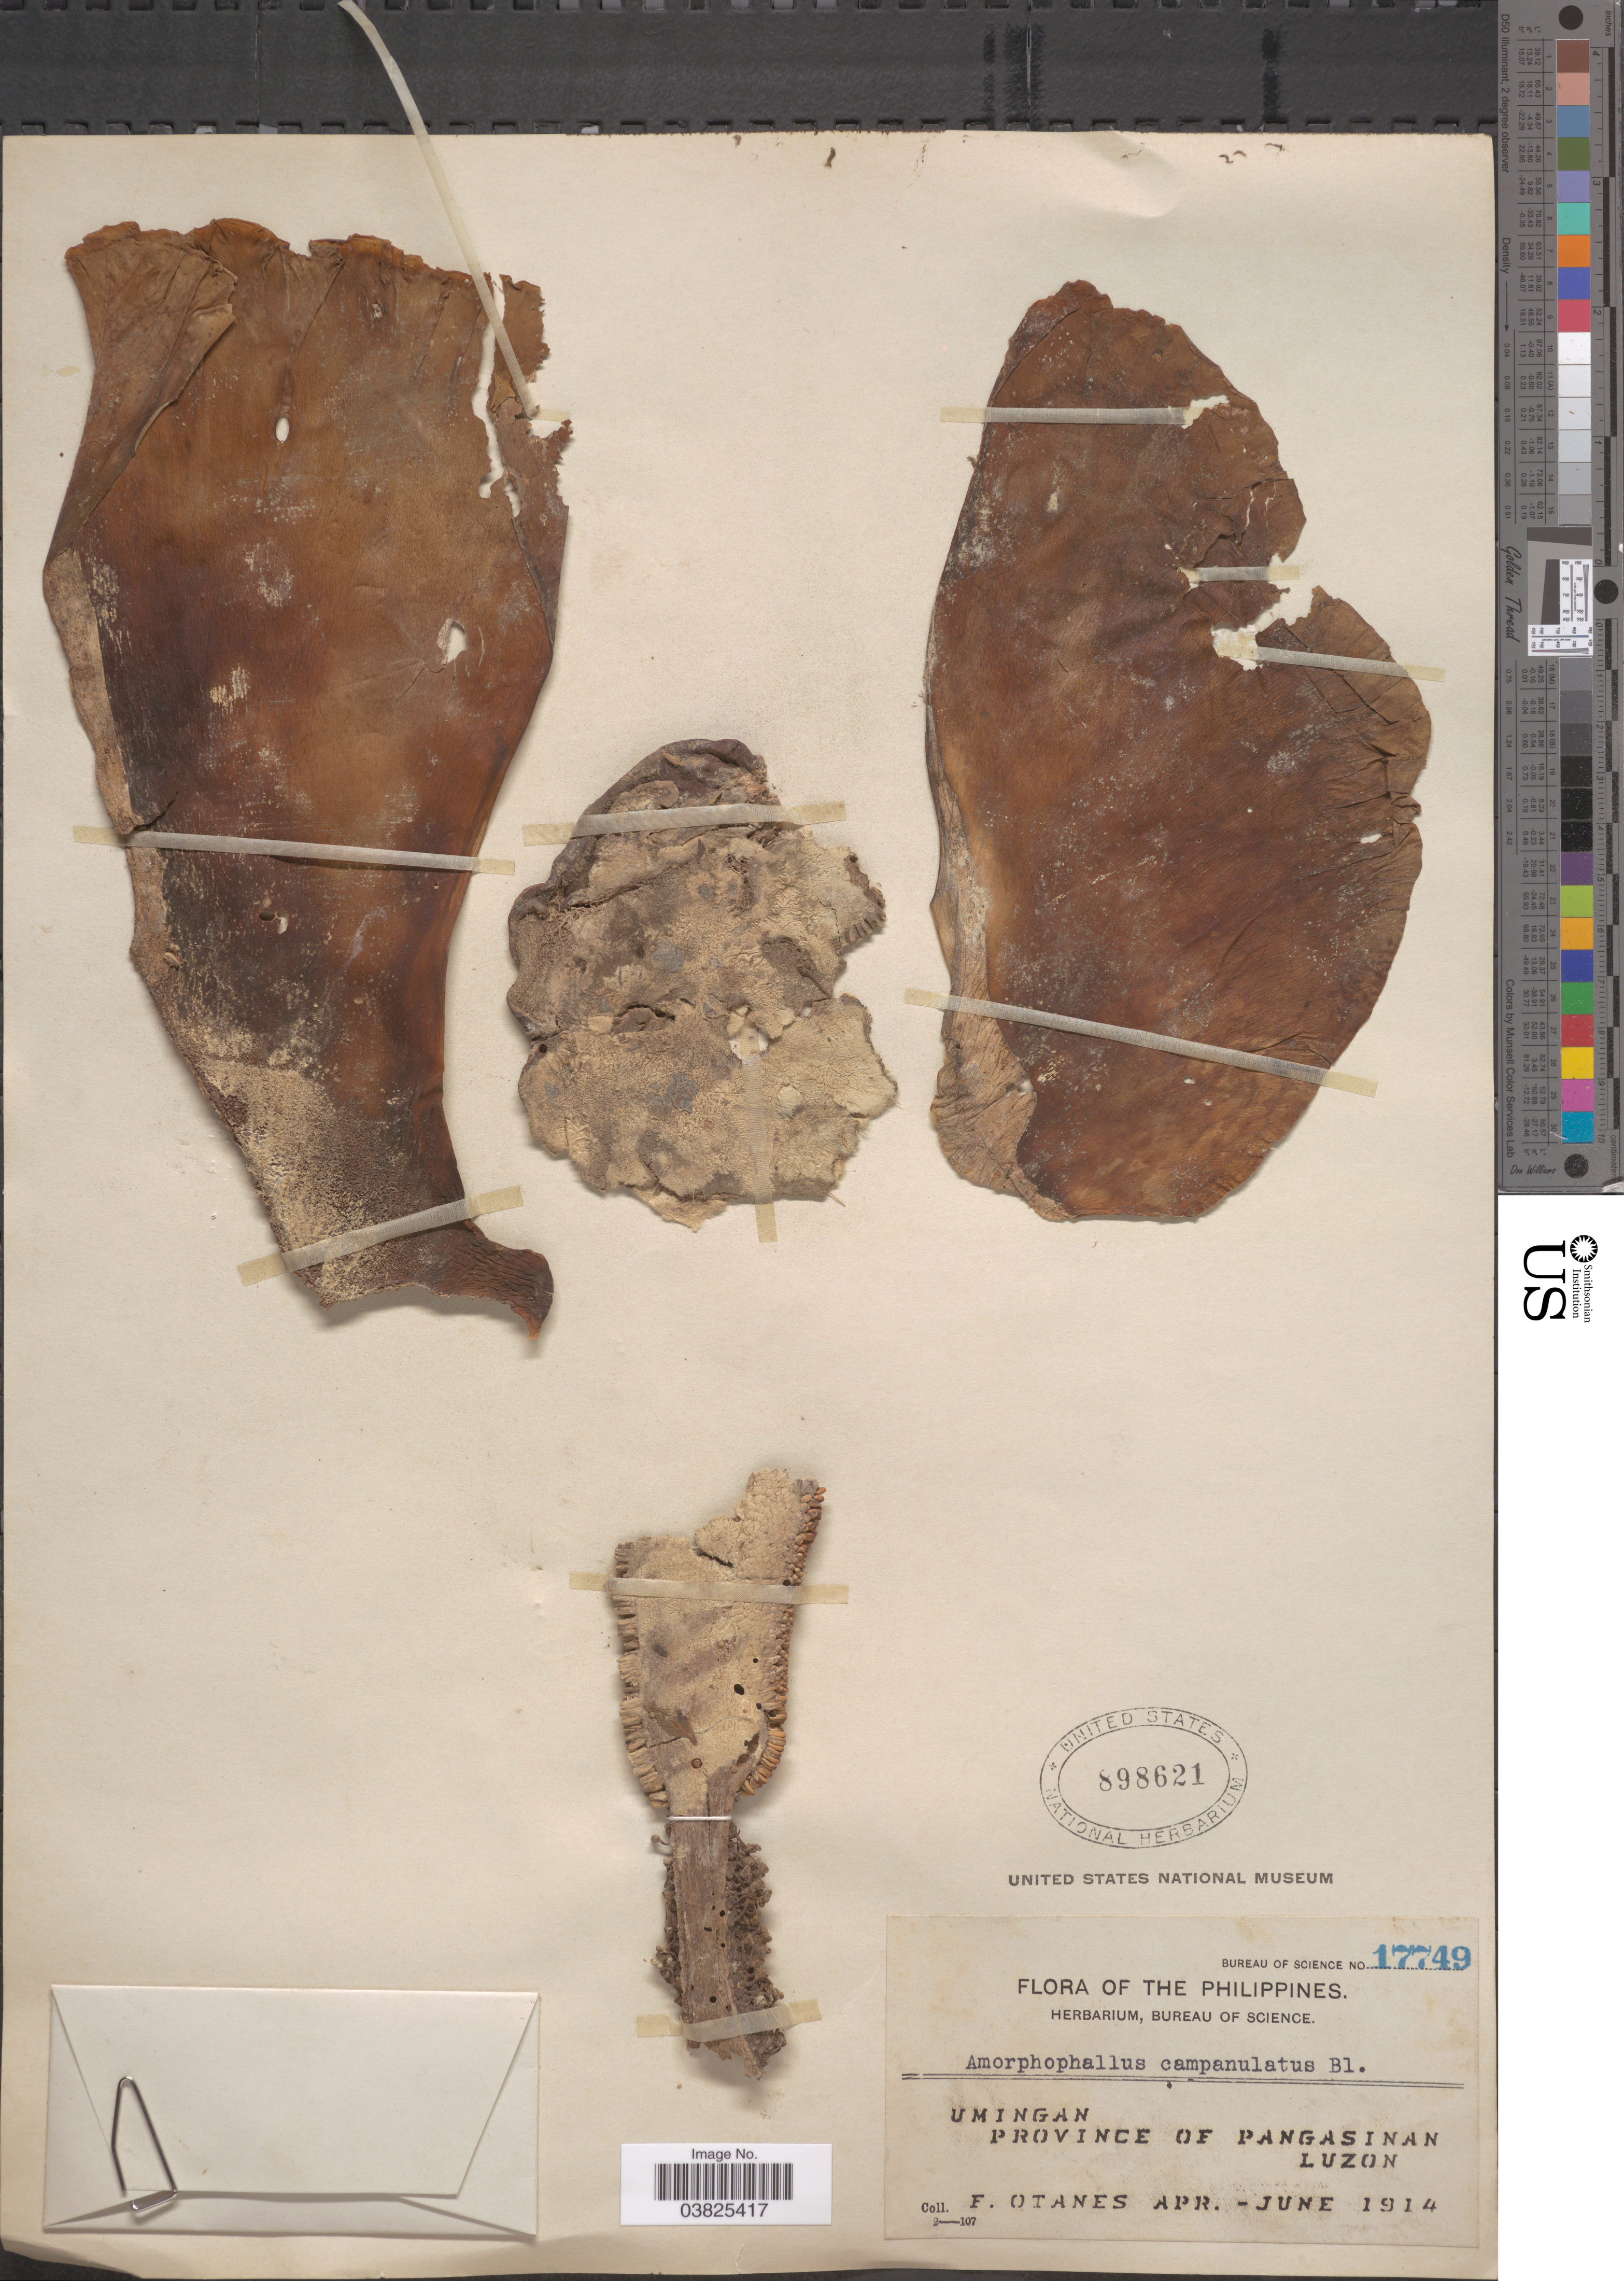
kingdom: Plantae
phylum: Tracheophyta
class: Liliopsida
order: Alismatales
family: Araceae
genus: Amorphophallus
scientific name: Amorphophallus paeoniifolius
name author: (Dennst.) Nicolson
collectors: F. Q. Otanes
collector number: Bureau of Science 17749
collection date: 1914-04/1914-06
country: Philippines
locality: Umingan. Province of Pangasinan, Luzon.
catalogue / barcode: US 898621